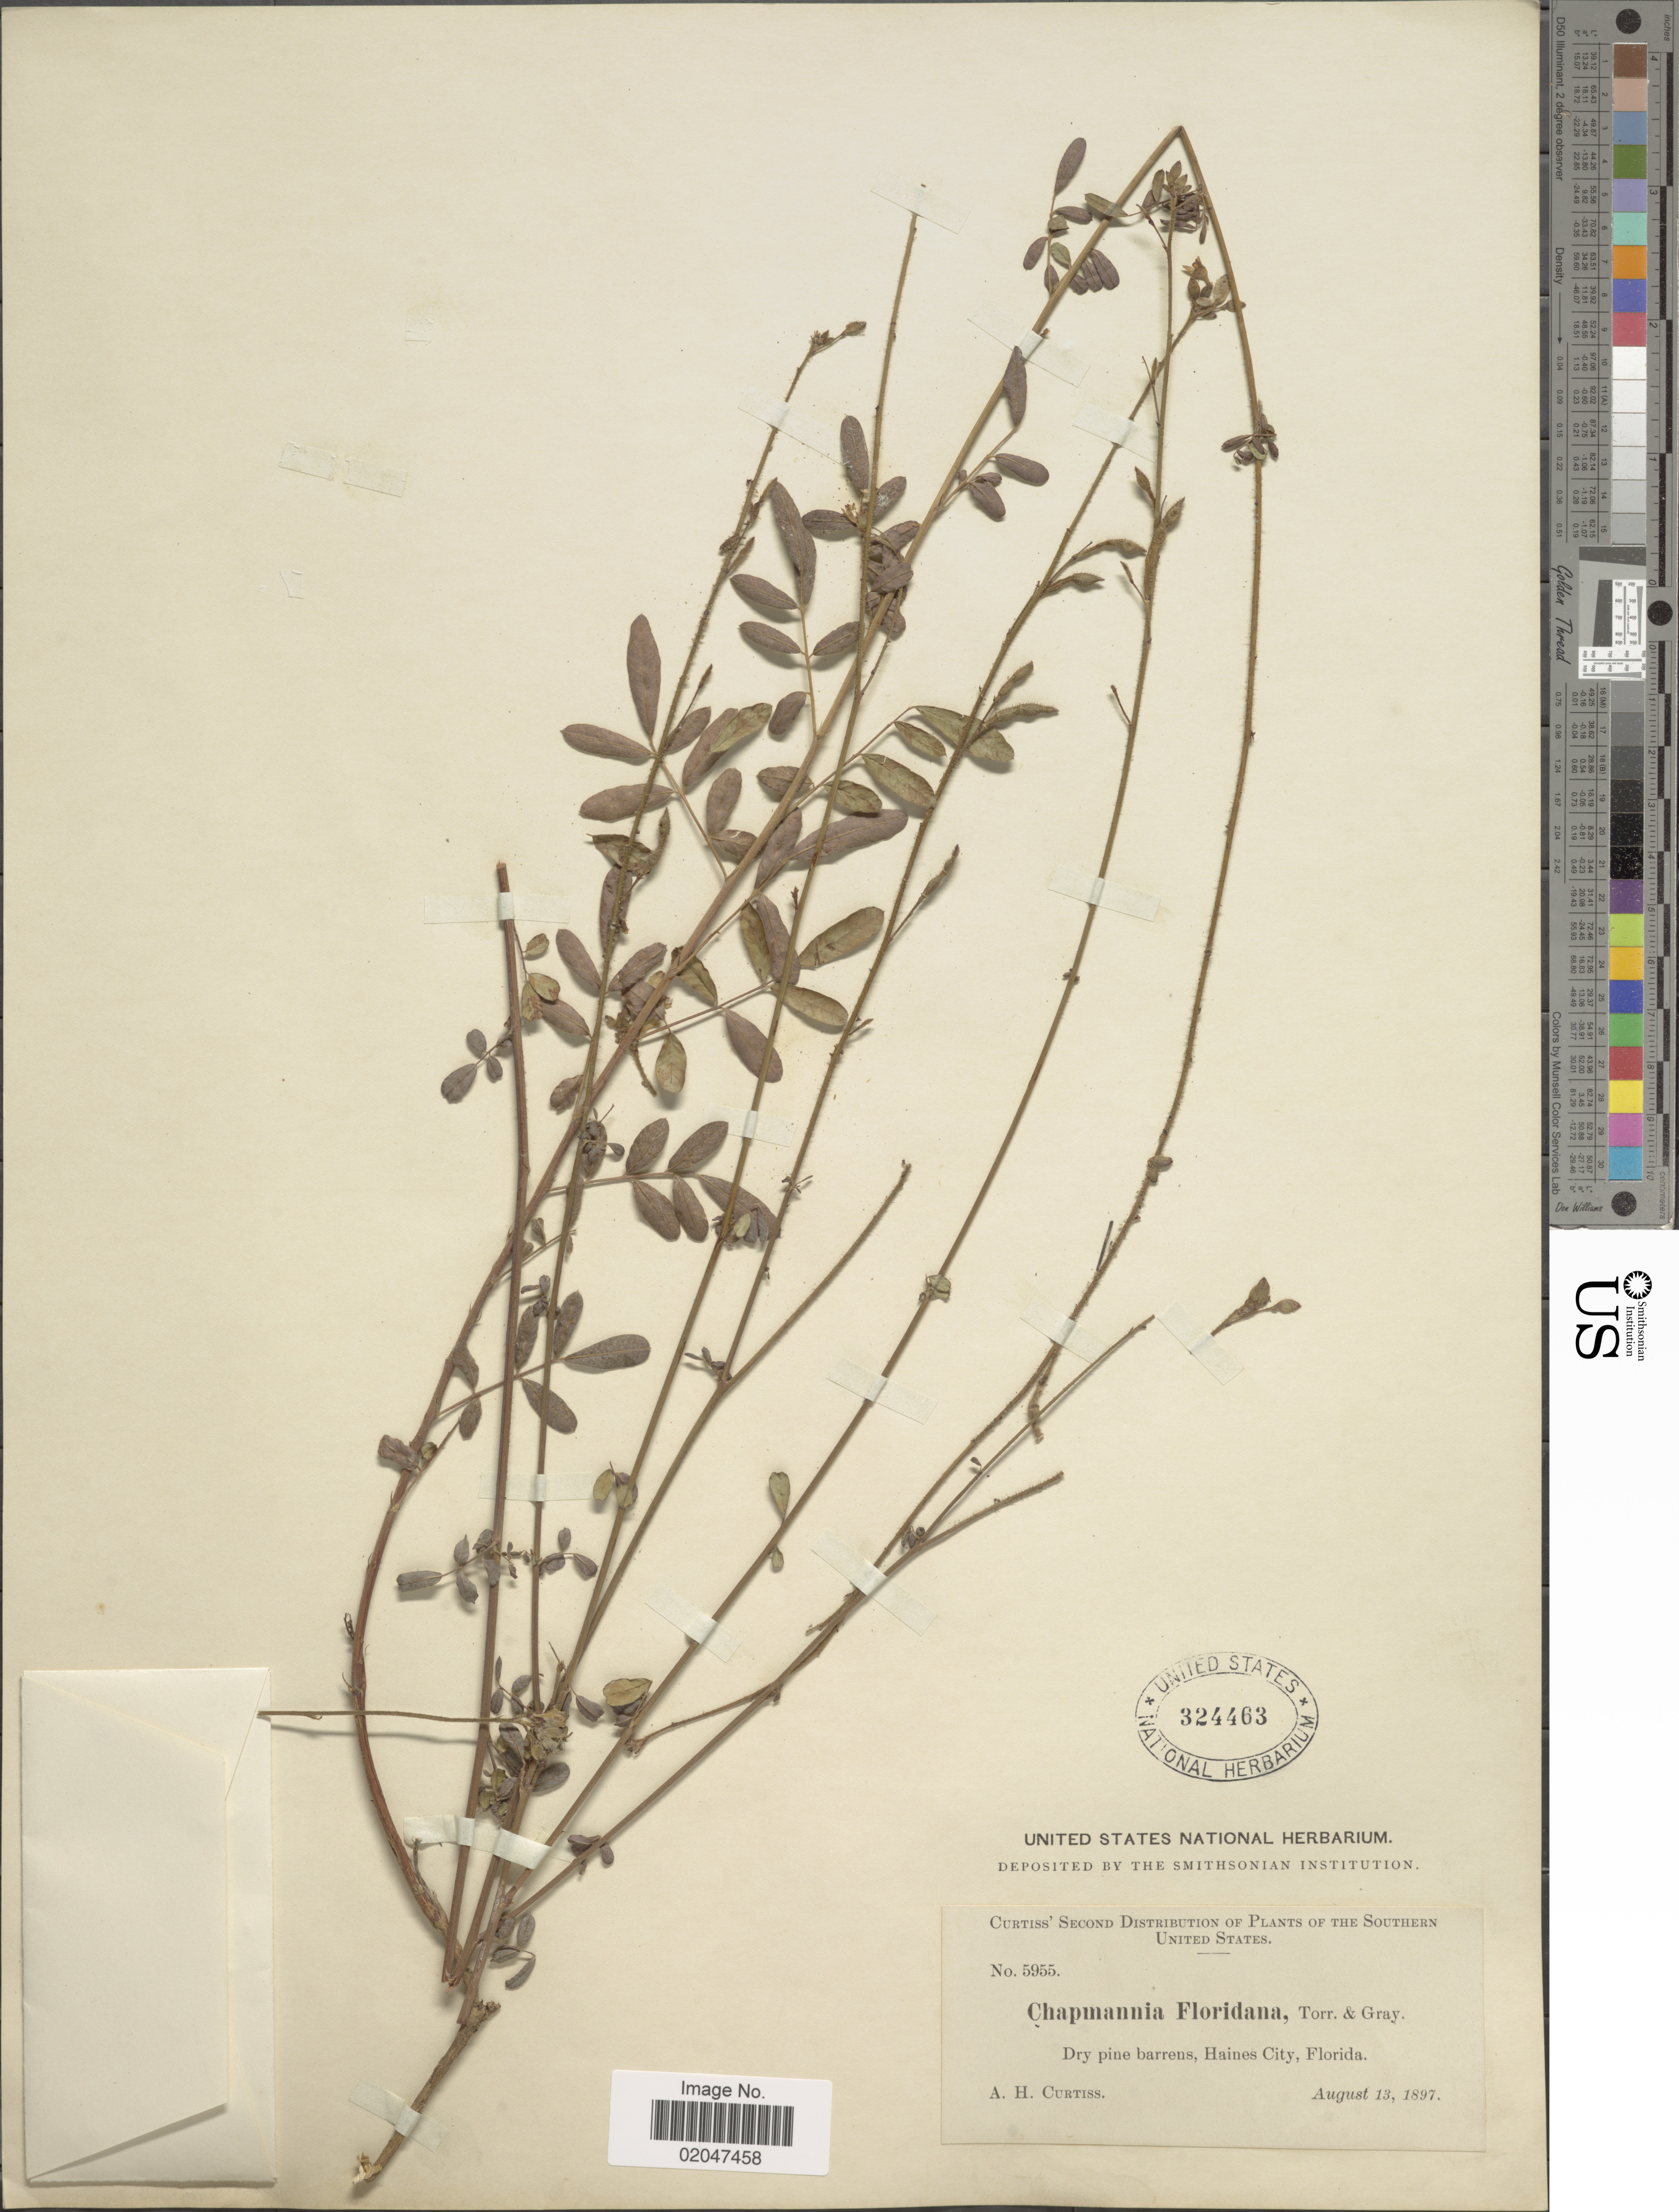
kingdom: Plantae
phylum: Tracheophyta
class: Magnoliopsida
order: Fabales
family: Fabaceae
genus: Chapmannia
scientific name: Chapmannia floridana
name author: Torr. & A. Gray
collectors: A. H. Curtiss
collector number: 5955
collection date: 1897-08-13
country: United States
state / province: Florida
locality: Southern United States. Dry pine barrens, Haines City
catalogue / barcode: US 324463